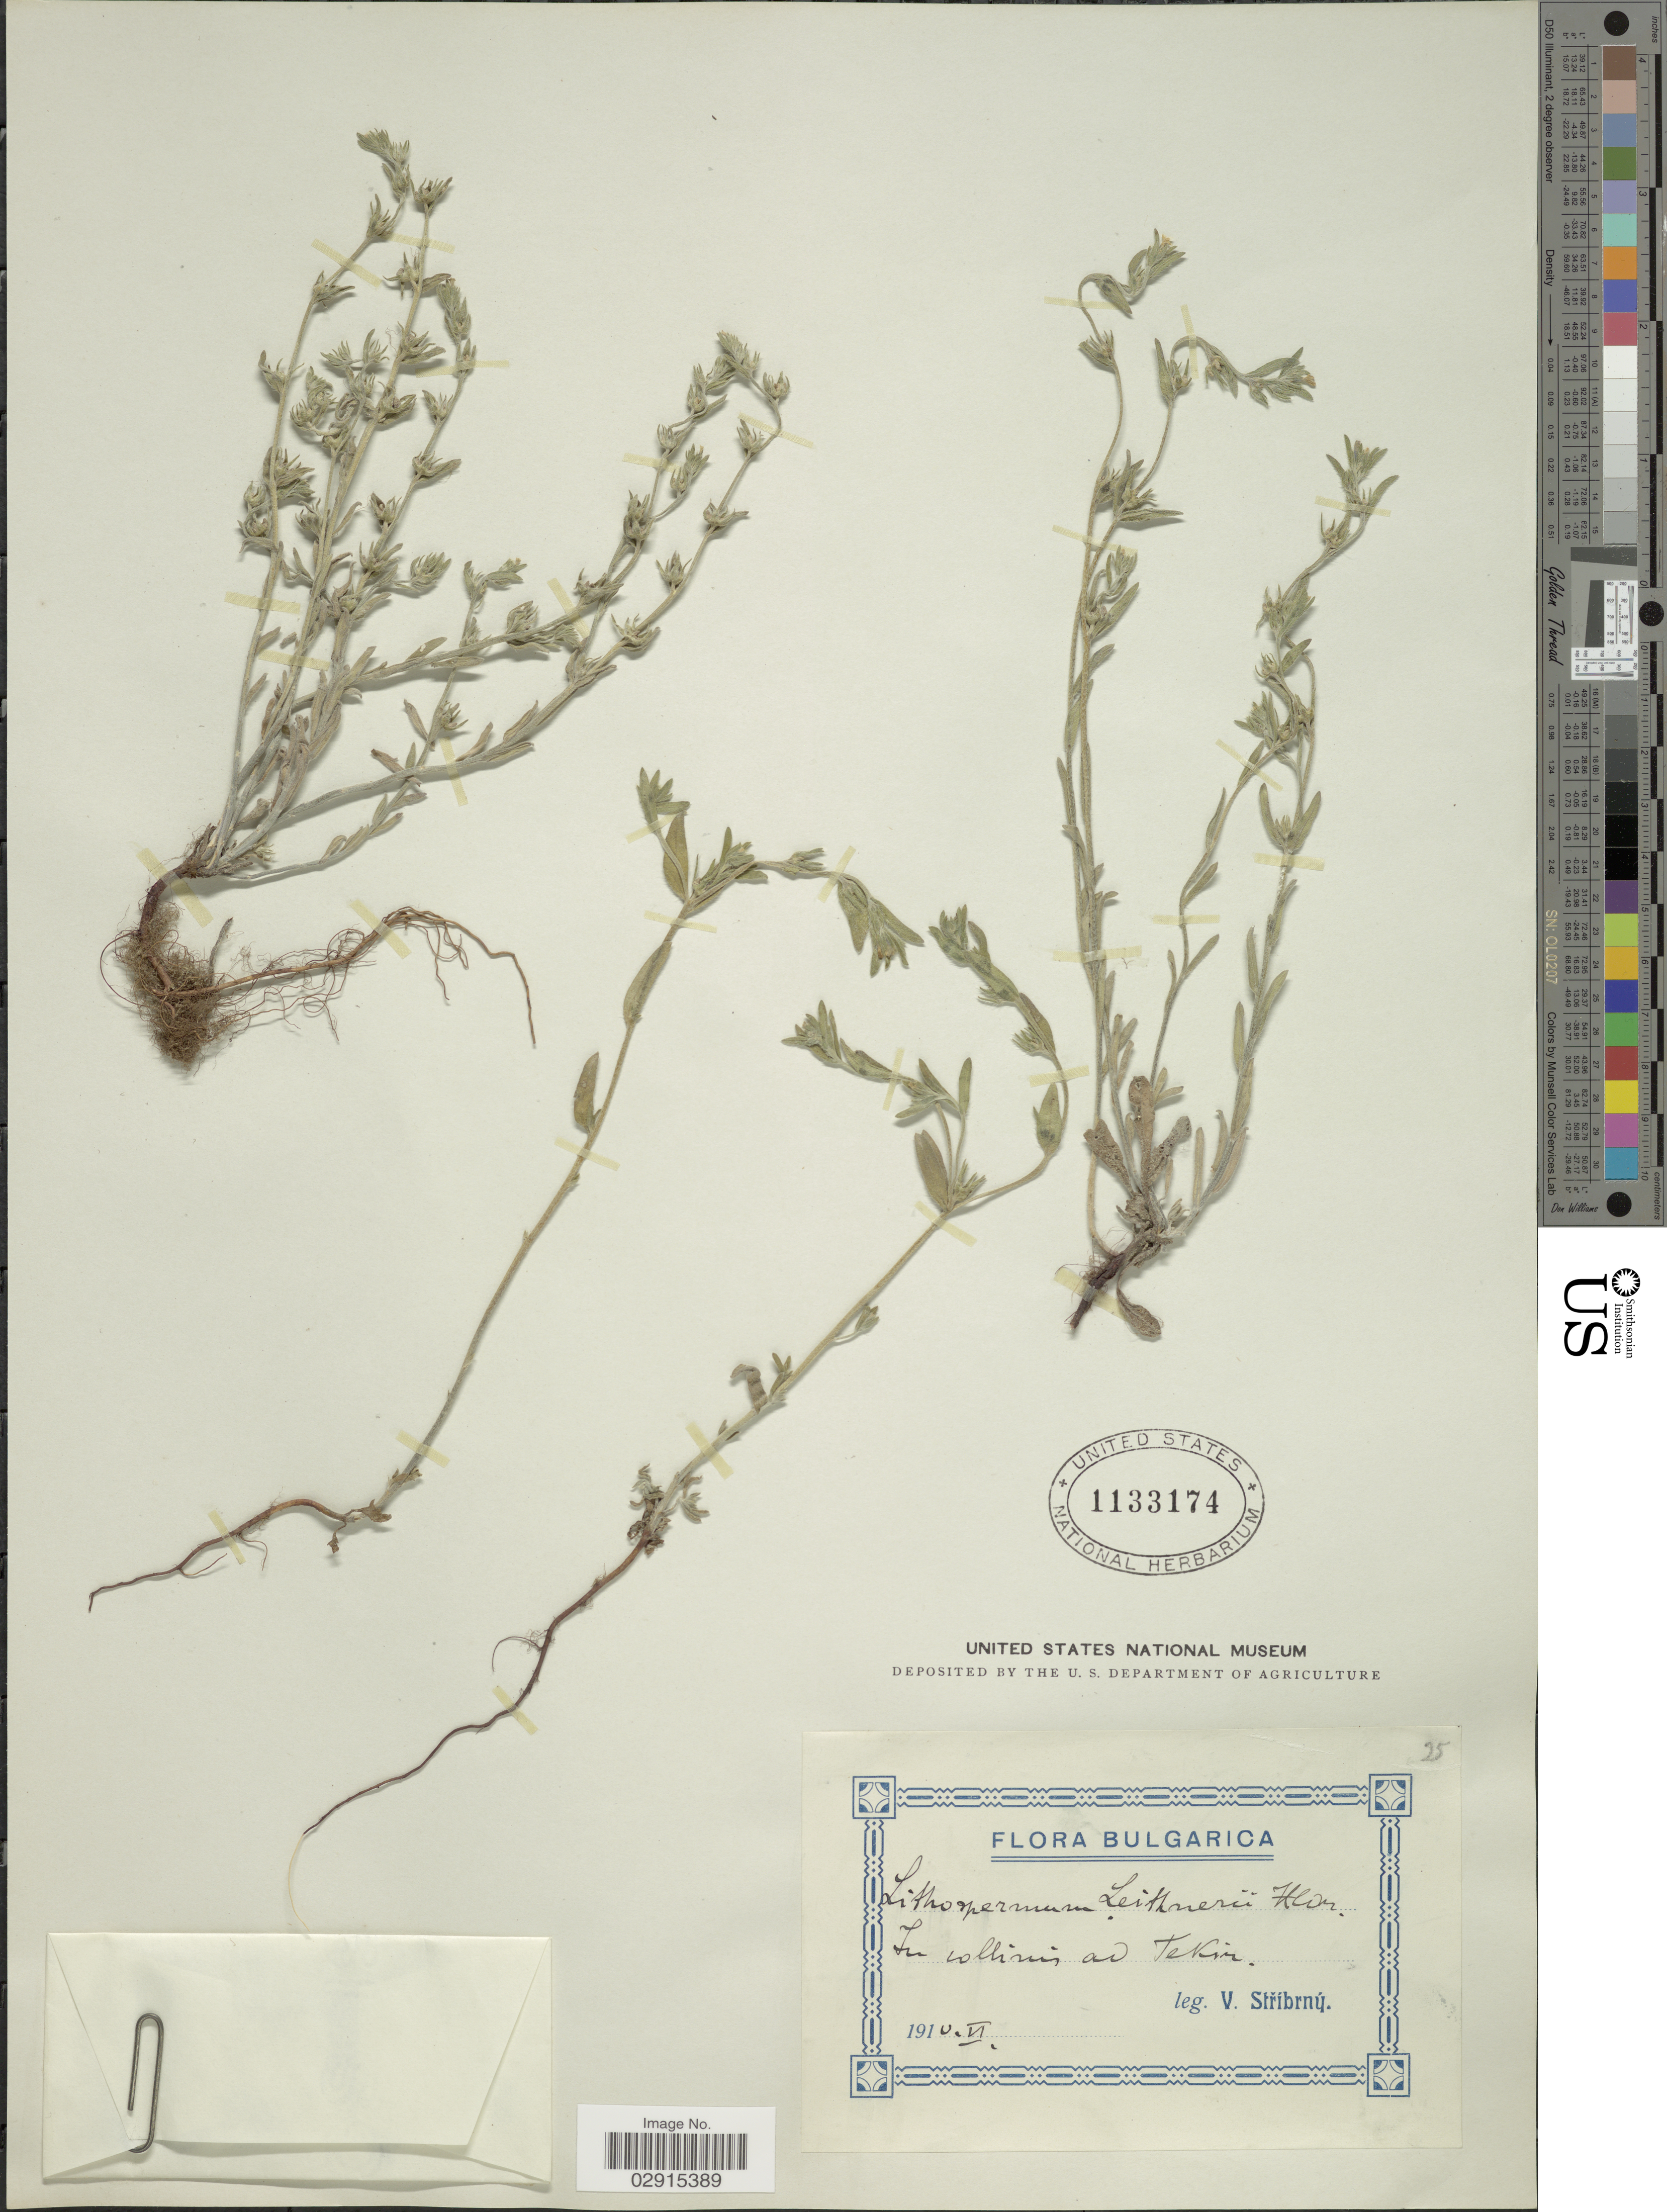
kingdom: Plantae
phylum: Tracheophyta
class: Magnoliopsida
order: Boraginales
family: Boraginaceae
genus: Lithospermum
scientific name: Lithospermum leithneri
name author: Heldr. ex Boiss.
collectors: V. Stribrny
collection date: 1910-06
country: Bulgaria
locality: In collinis ad Tekim.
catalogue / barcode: US 1133174